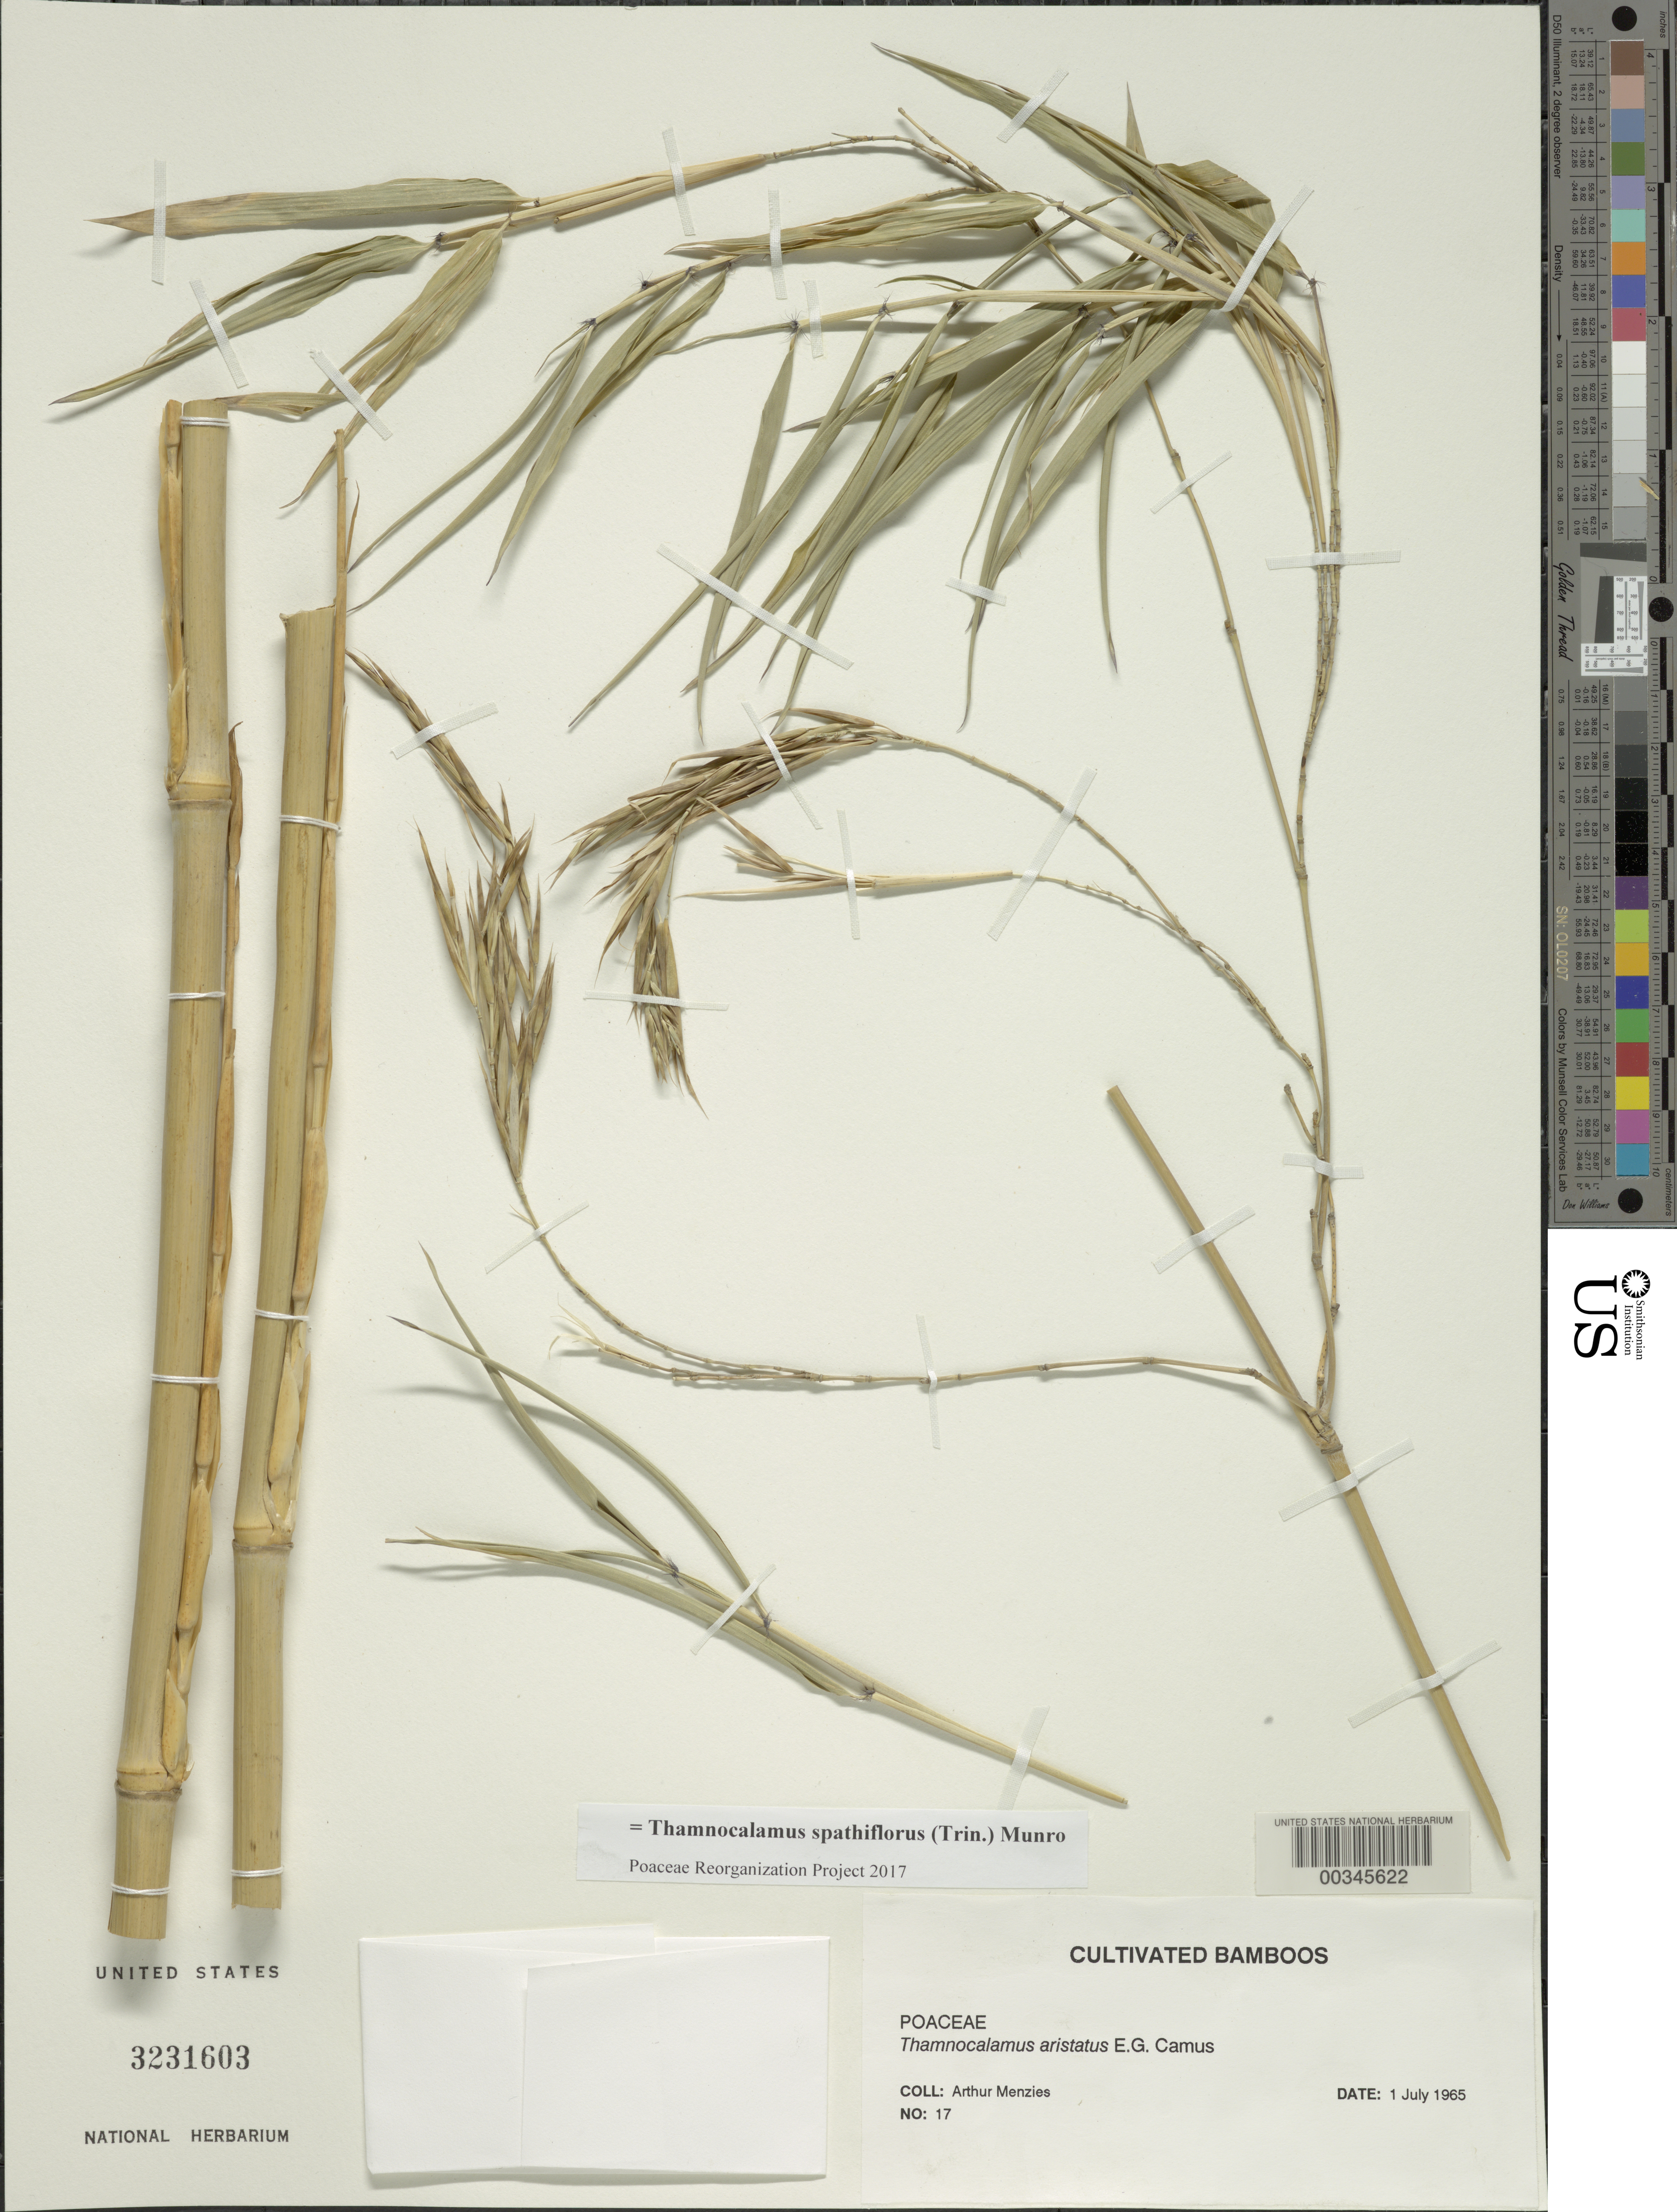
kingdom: Plantae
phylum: Tracheophyta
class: Liliopsida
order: Poales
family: Poaceae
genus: Thamnocalamus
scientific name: Thamnocalamus spathiflorus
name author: (Trin.) Munro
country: United States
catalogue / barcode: US 3231603